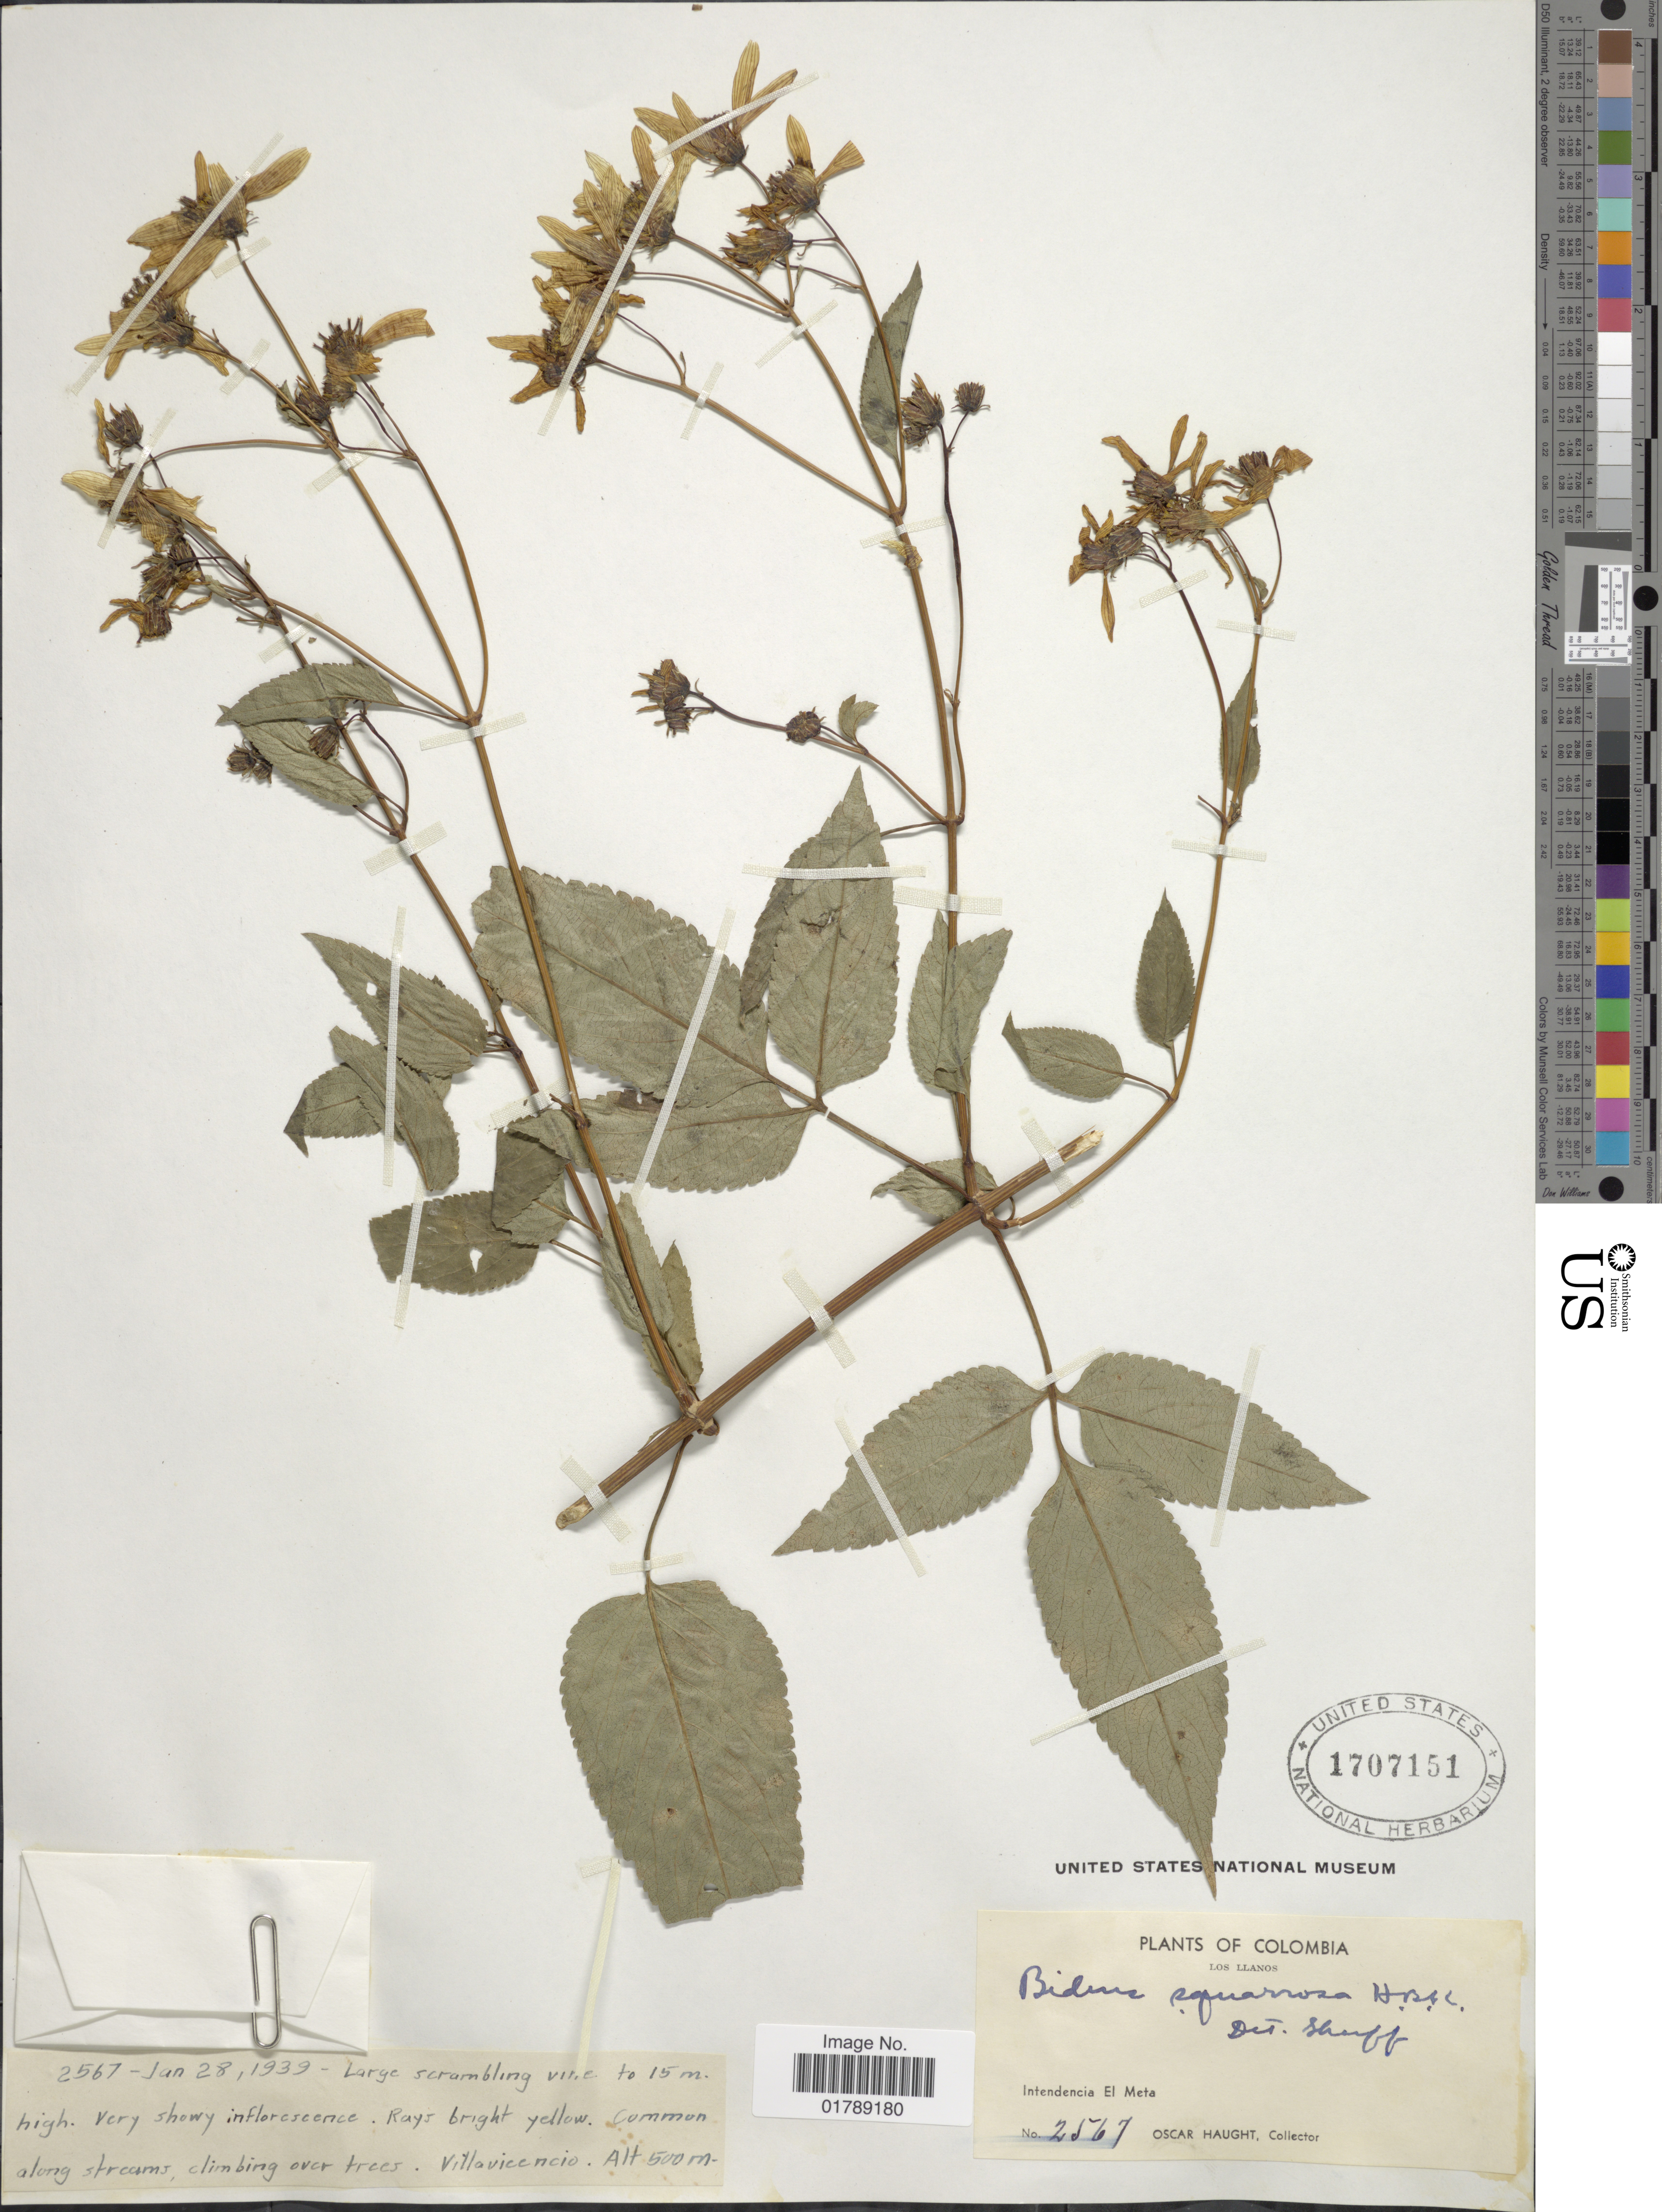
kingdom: Plantae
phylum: Tracheophyta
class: Magnoliopsida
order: Asterales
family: Asteraceae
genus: Bidens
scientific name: Bidens squarrosa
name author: Kunth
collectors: O. Haught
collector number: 2567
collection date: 1939-01-28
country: Colombia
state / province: Meta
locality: Villavicencio. Los Llanos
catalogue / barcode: US 1707151